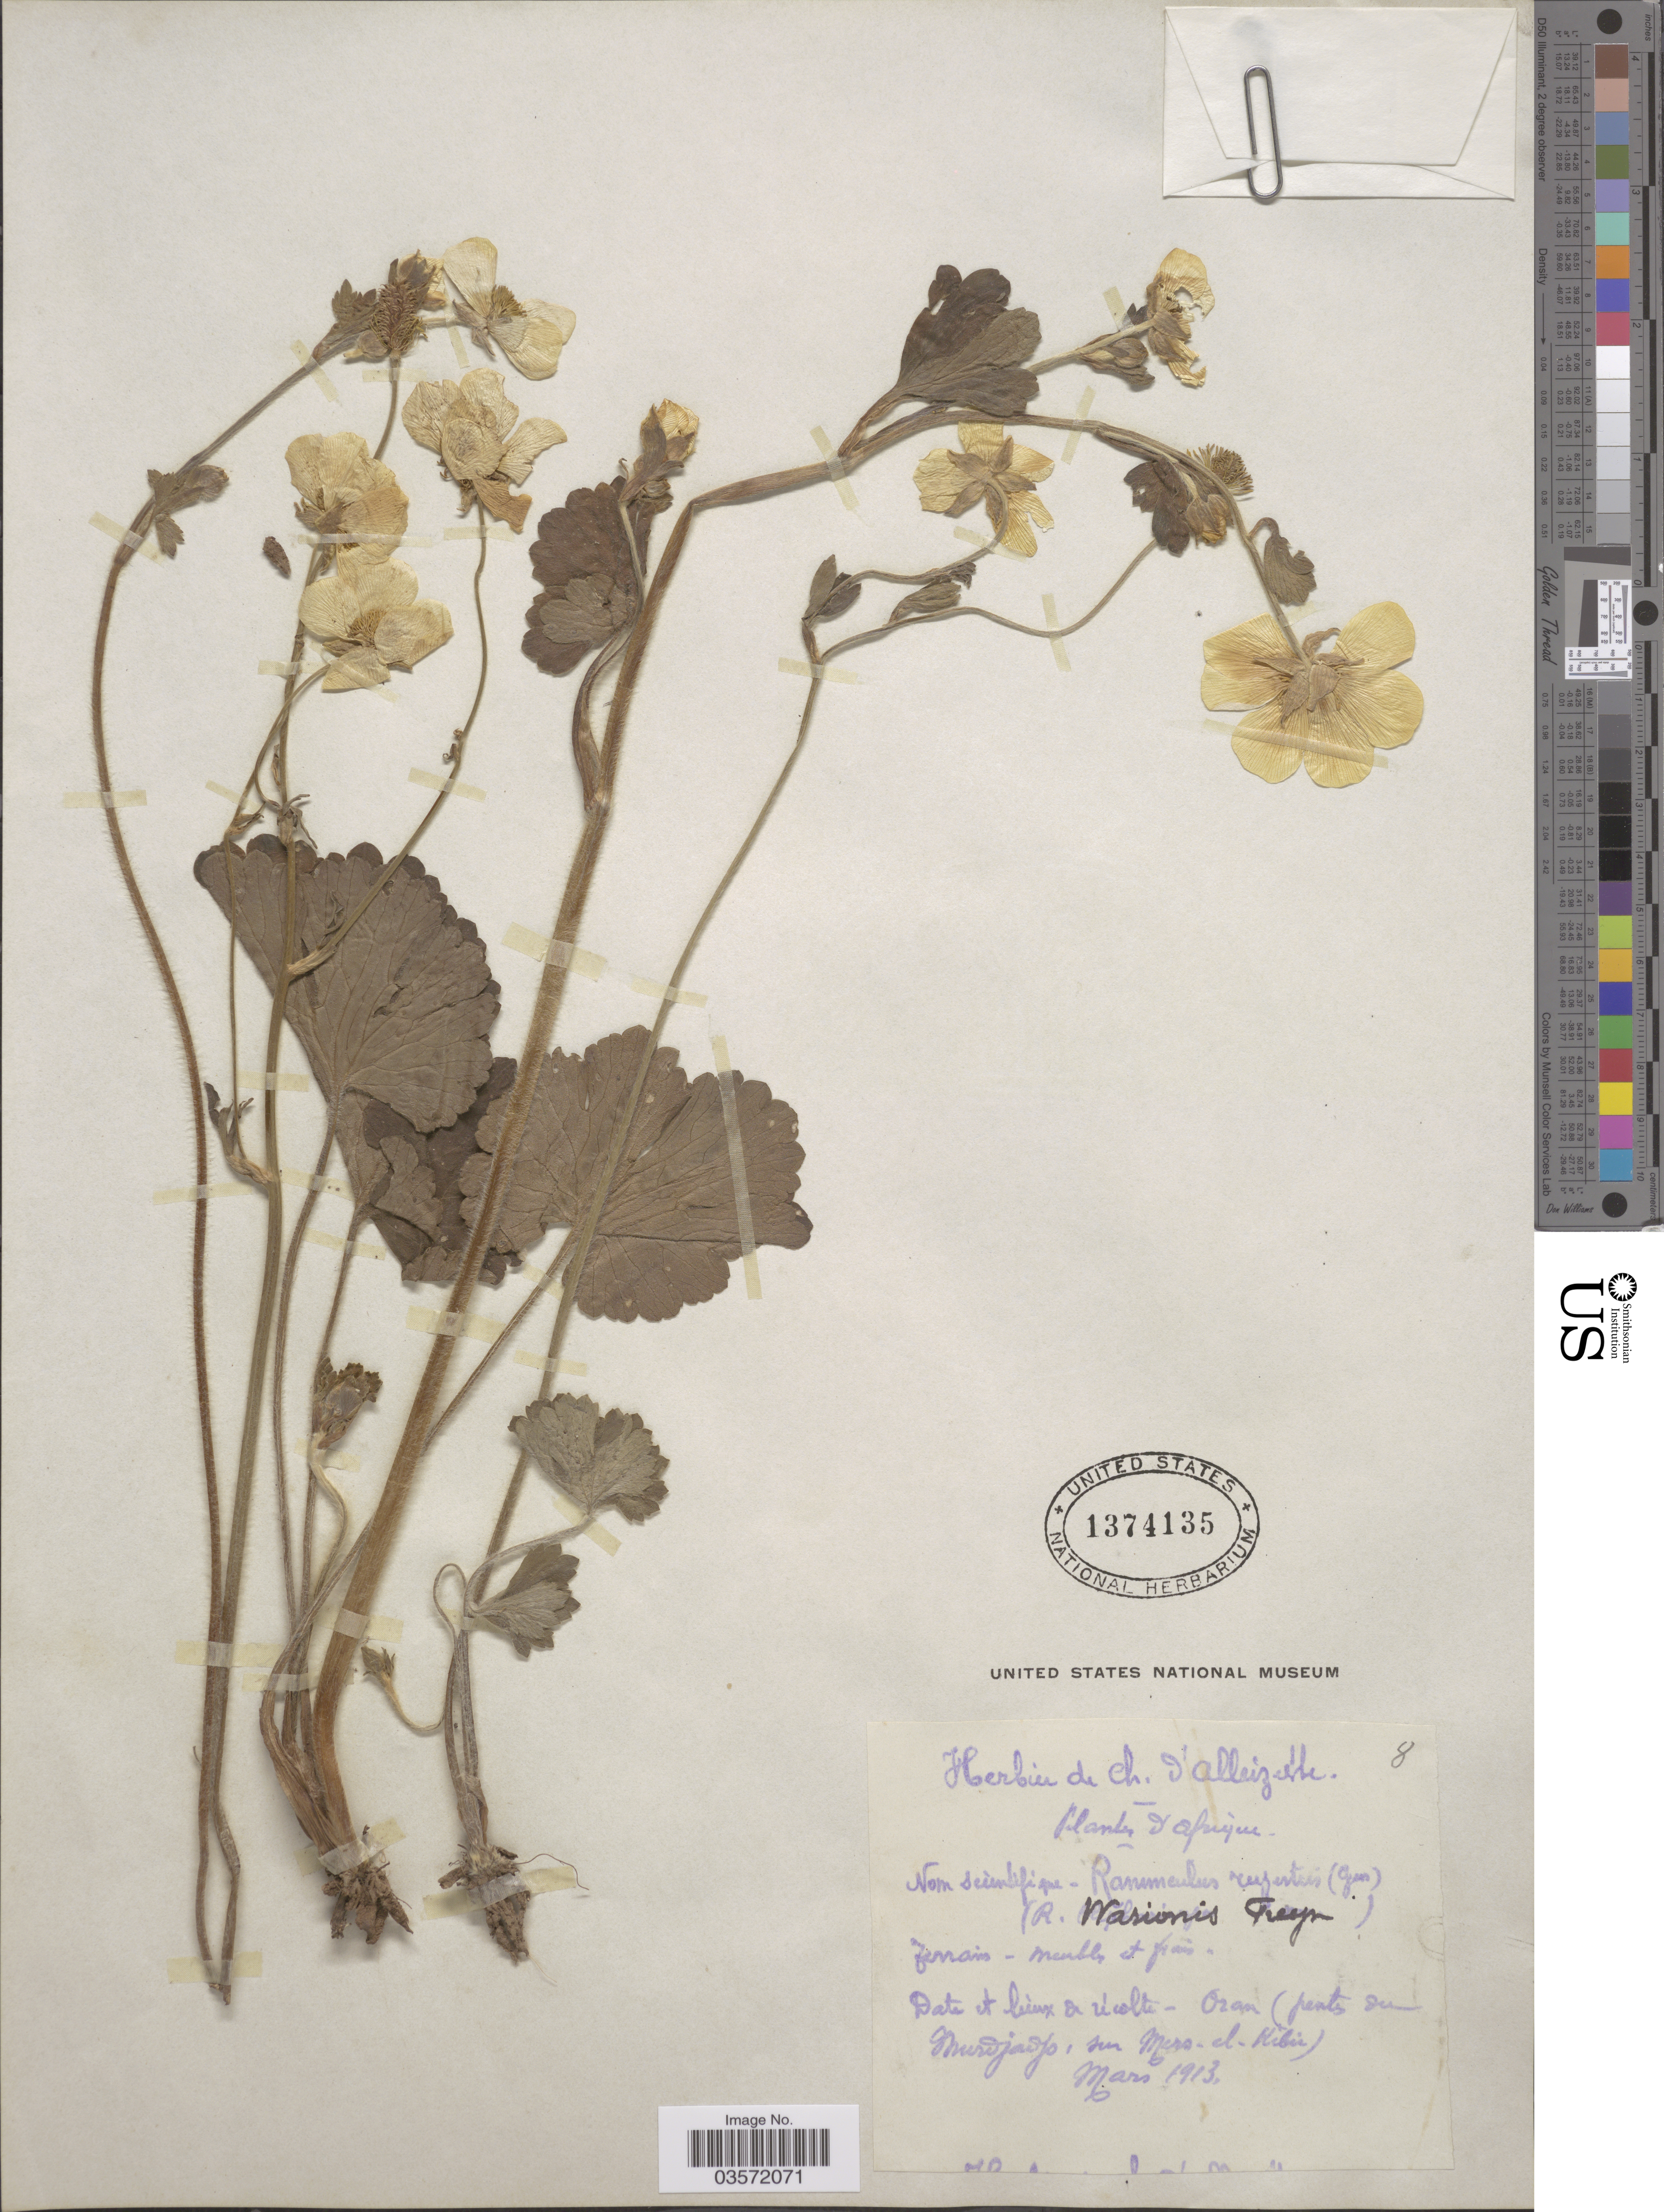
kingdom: Plantae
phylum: Tracheophyta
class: Magnoliopsida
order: Ranunculales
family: Ranunculaceae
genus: Ranunculus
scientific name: Ranunculus rupestris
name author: Gussone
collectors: Ex herb. Ch. d'Alleizette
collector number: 8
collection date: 1913-03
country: Algeria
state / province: Oran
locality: D'Afrique. Oran (pentes du Murdjadjo, sun Mers-el-Kébir).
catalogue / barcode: US 1374135